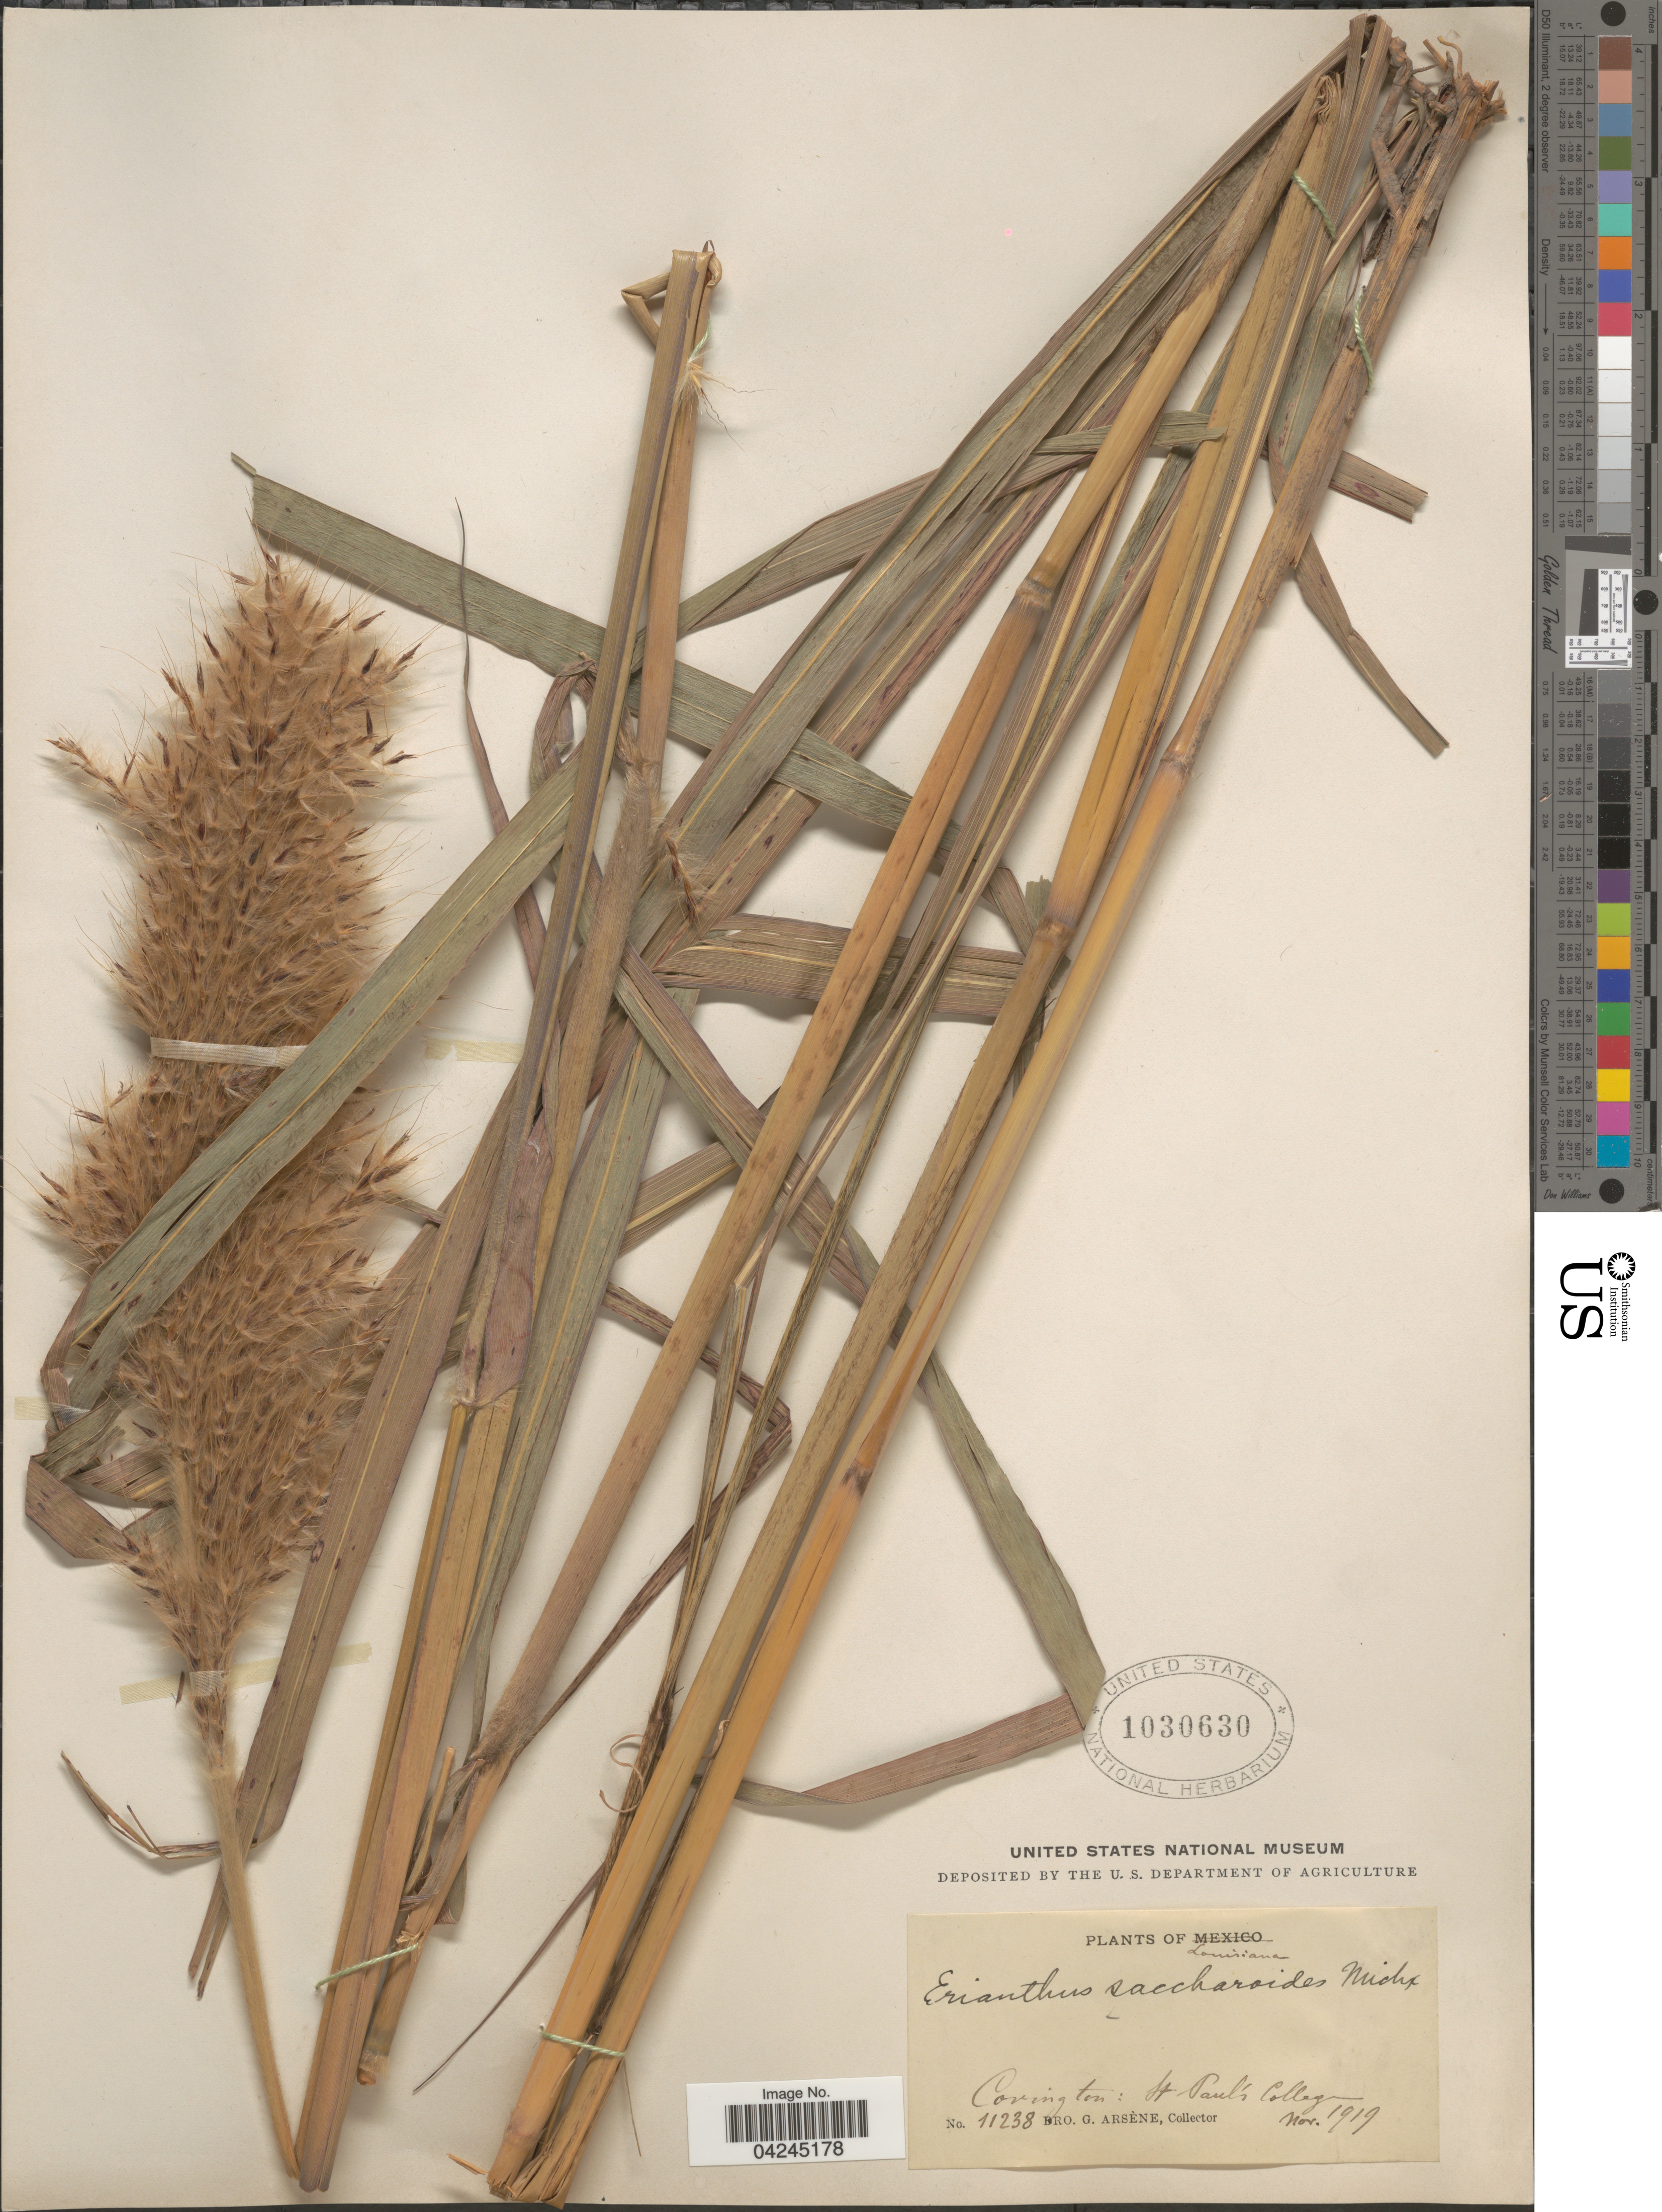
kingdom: Plantae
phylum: Tracheophyta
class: Liliopsida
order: Poales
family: Poaceae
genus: Erianthus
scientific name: Erianthus giganteus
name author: (Walter) P. Beauv.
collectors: Bro. G. Arsène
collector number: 11238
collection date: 1919-11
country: United States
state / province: Louisiana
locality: Covington: H. Paul's College.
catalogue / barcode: US 1030630